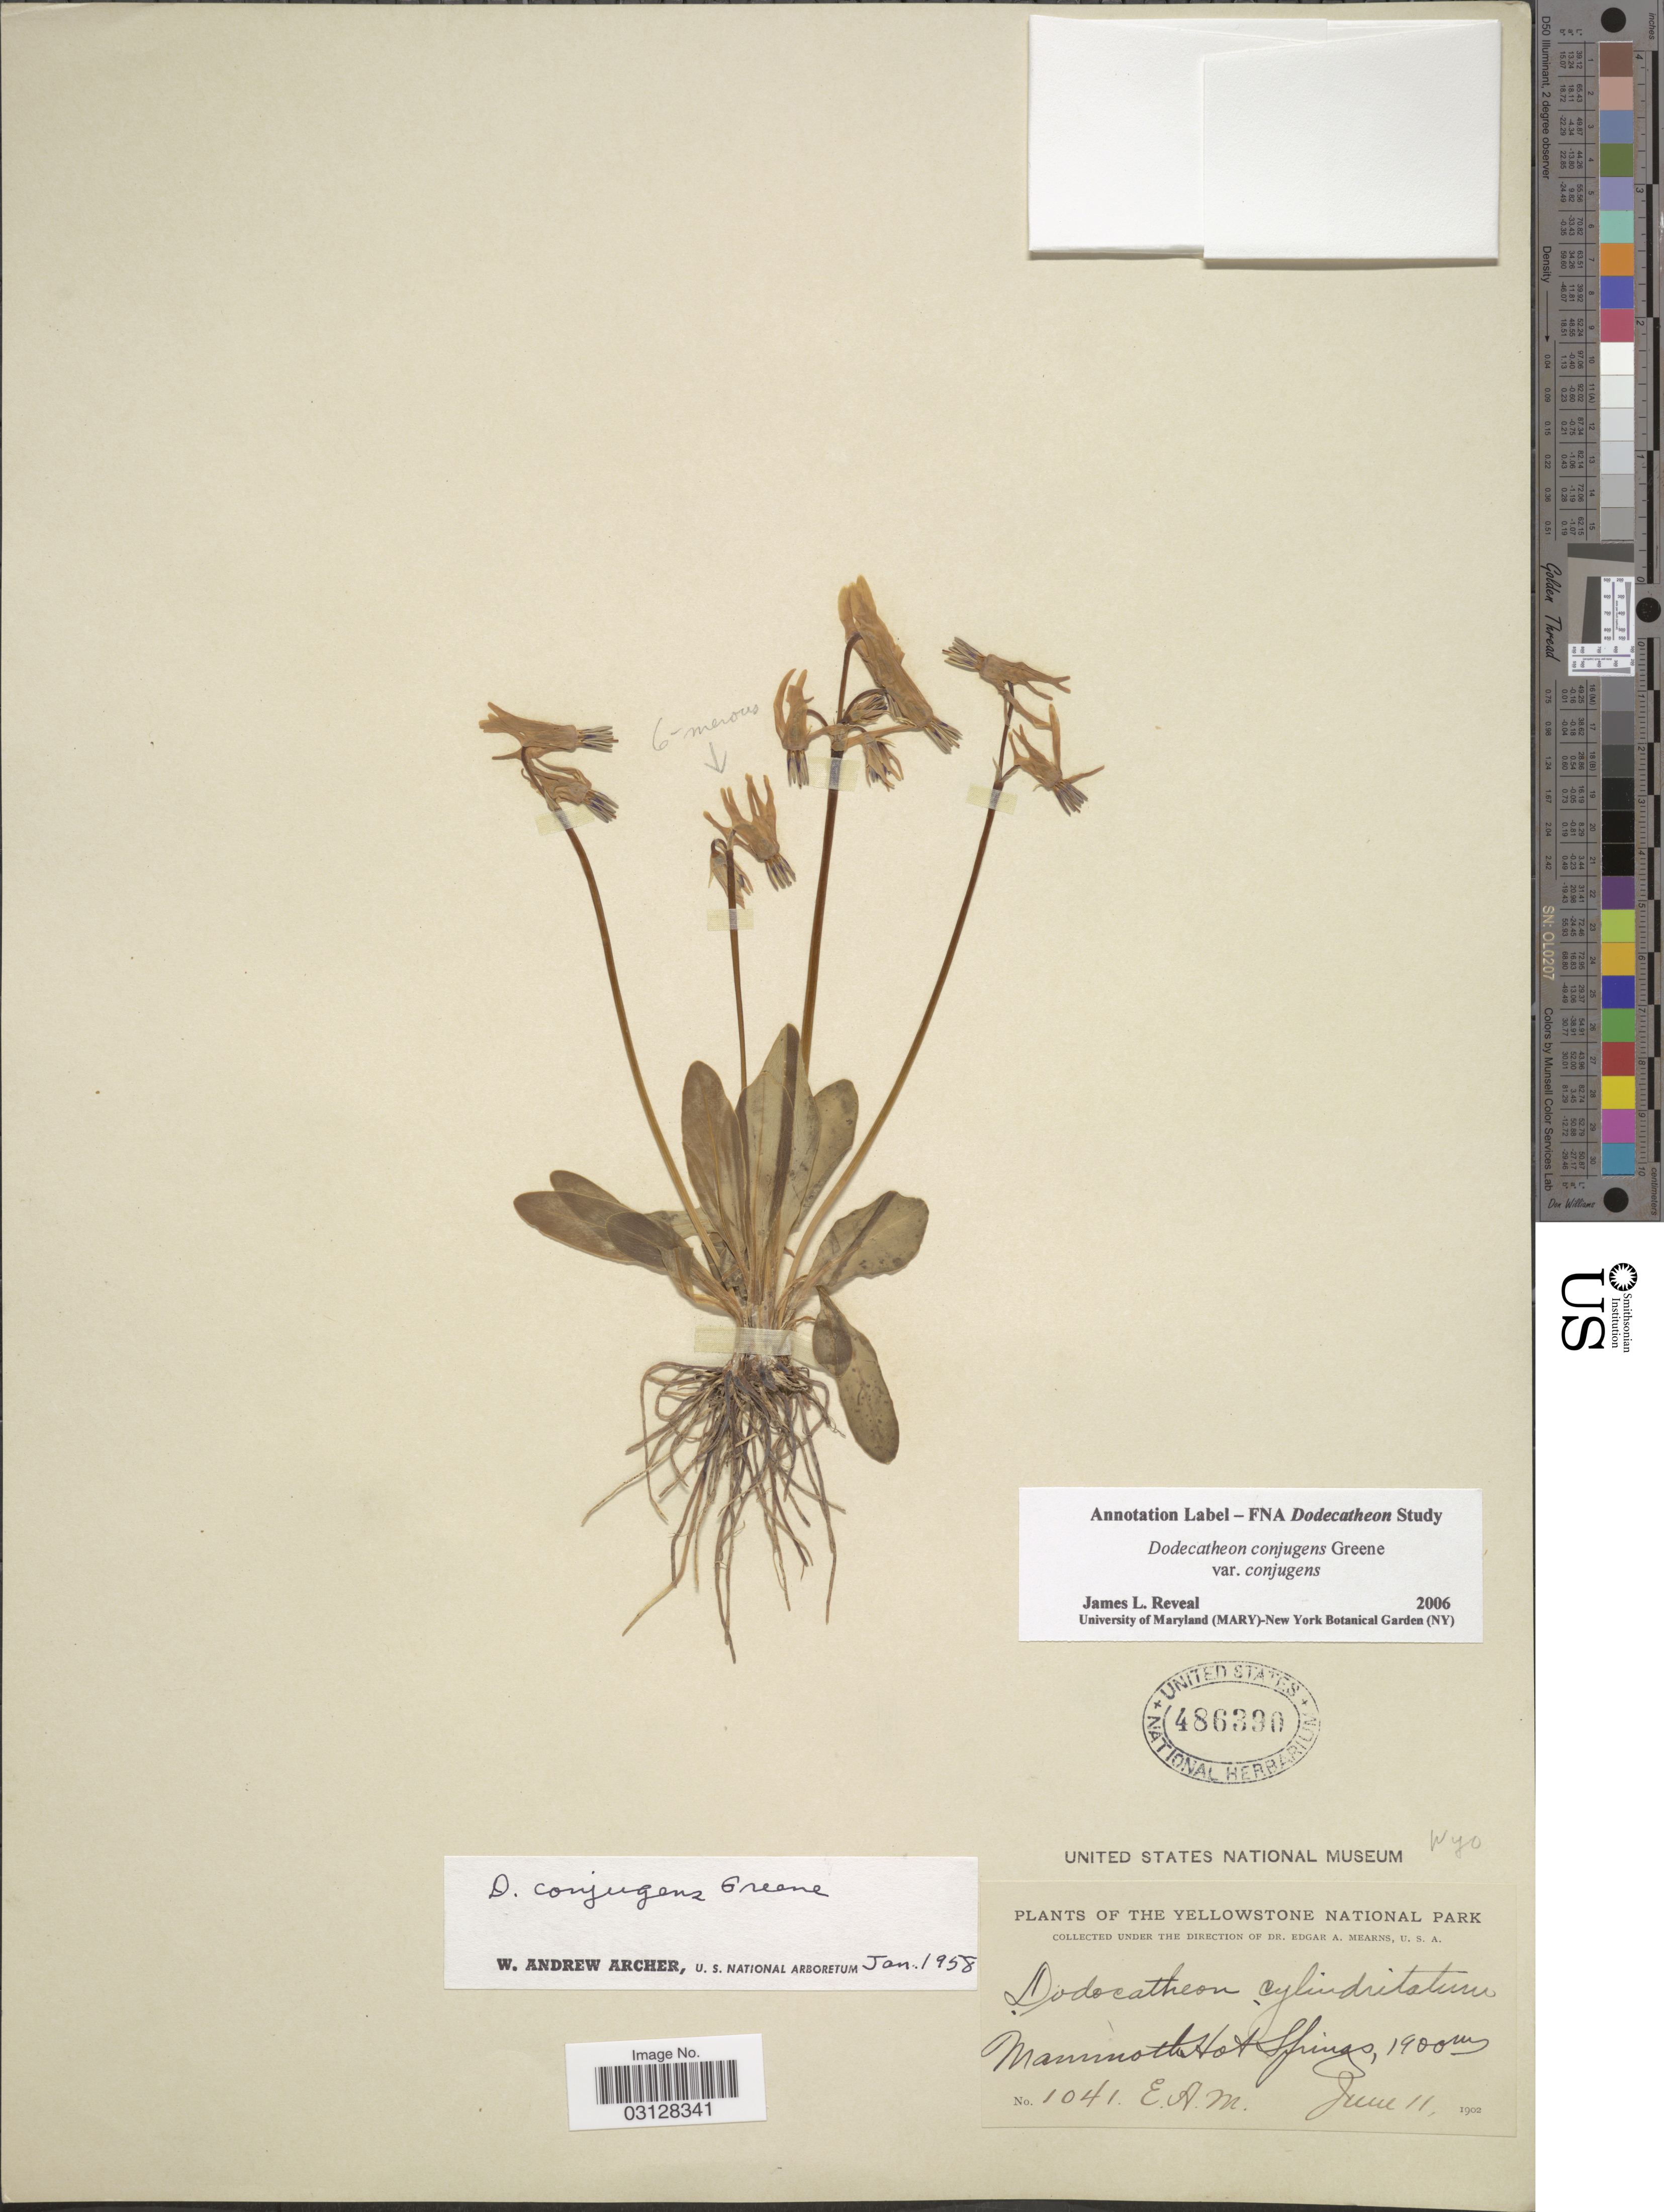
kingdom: Plantae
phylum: Tracheophyta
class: Magnoliopsida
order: Ericales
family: Primulaceae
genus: Dodecatheon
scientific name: Dodecatheon conjugens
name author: Greene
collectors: E. A. Mearns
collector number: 1041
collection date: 1902-06-11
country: United States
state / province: Wyoming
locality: Yellowstone National Park. Mammoth Hot Springs.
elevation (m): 1900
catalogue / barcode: US 486390